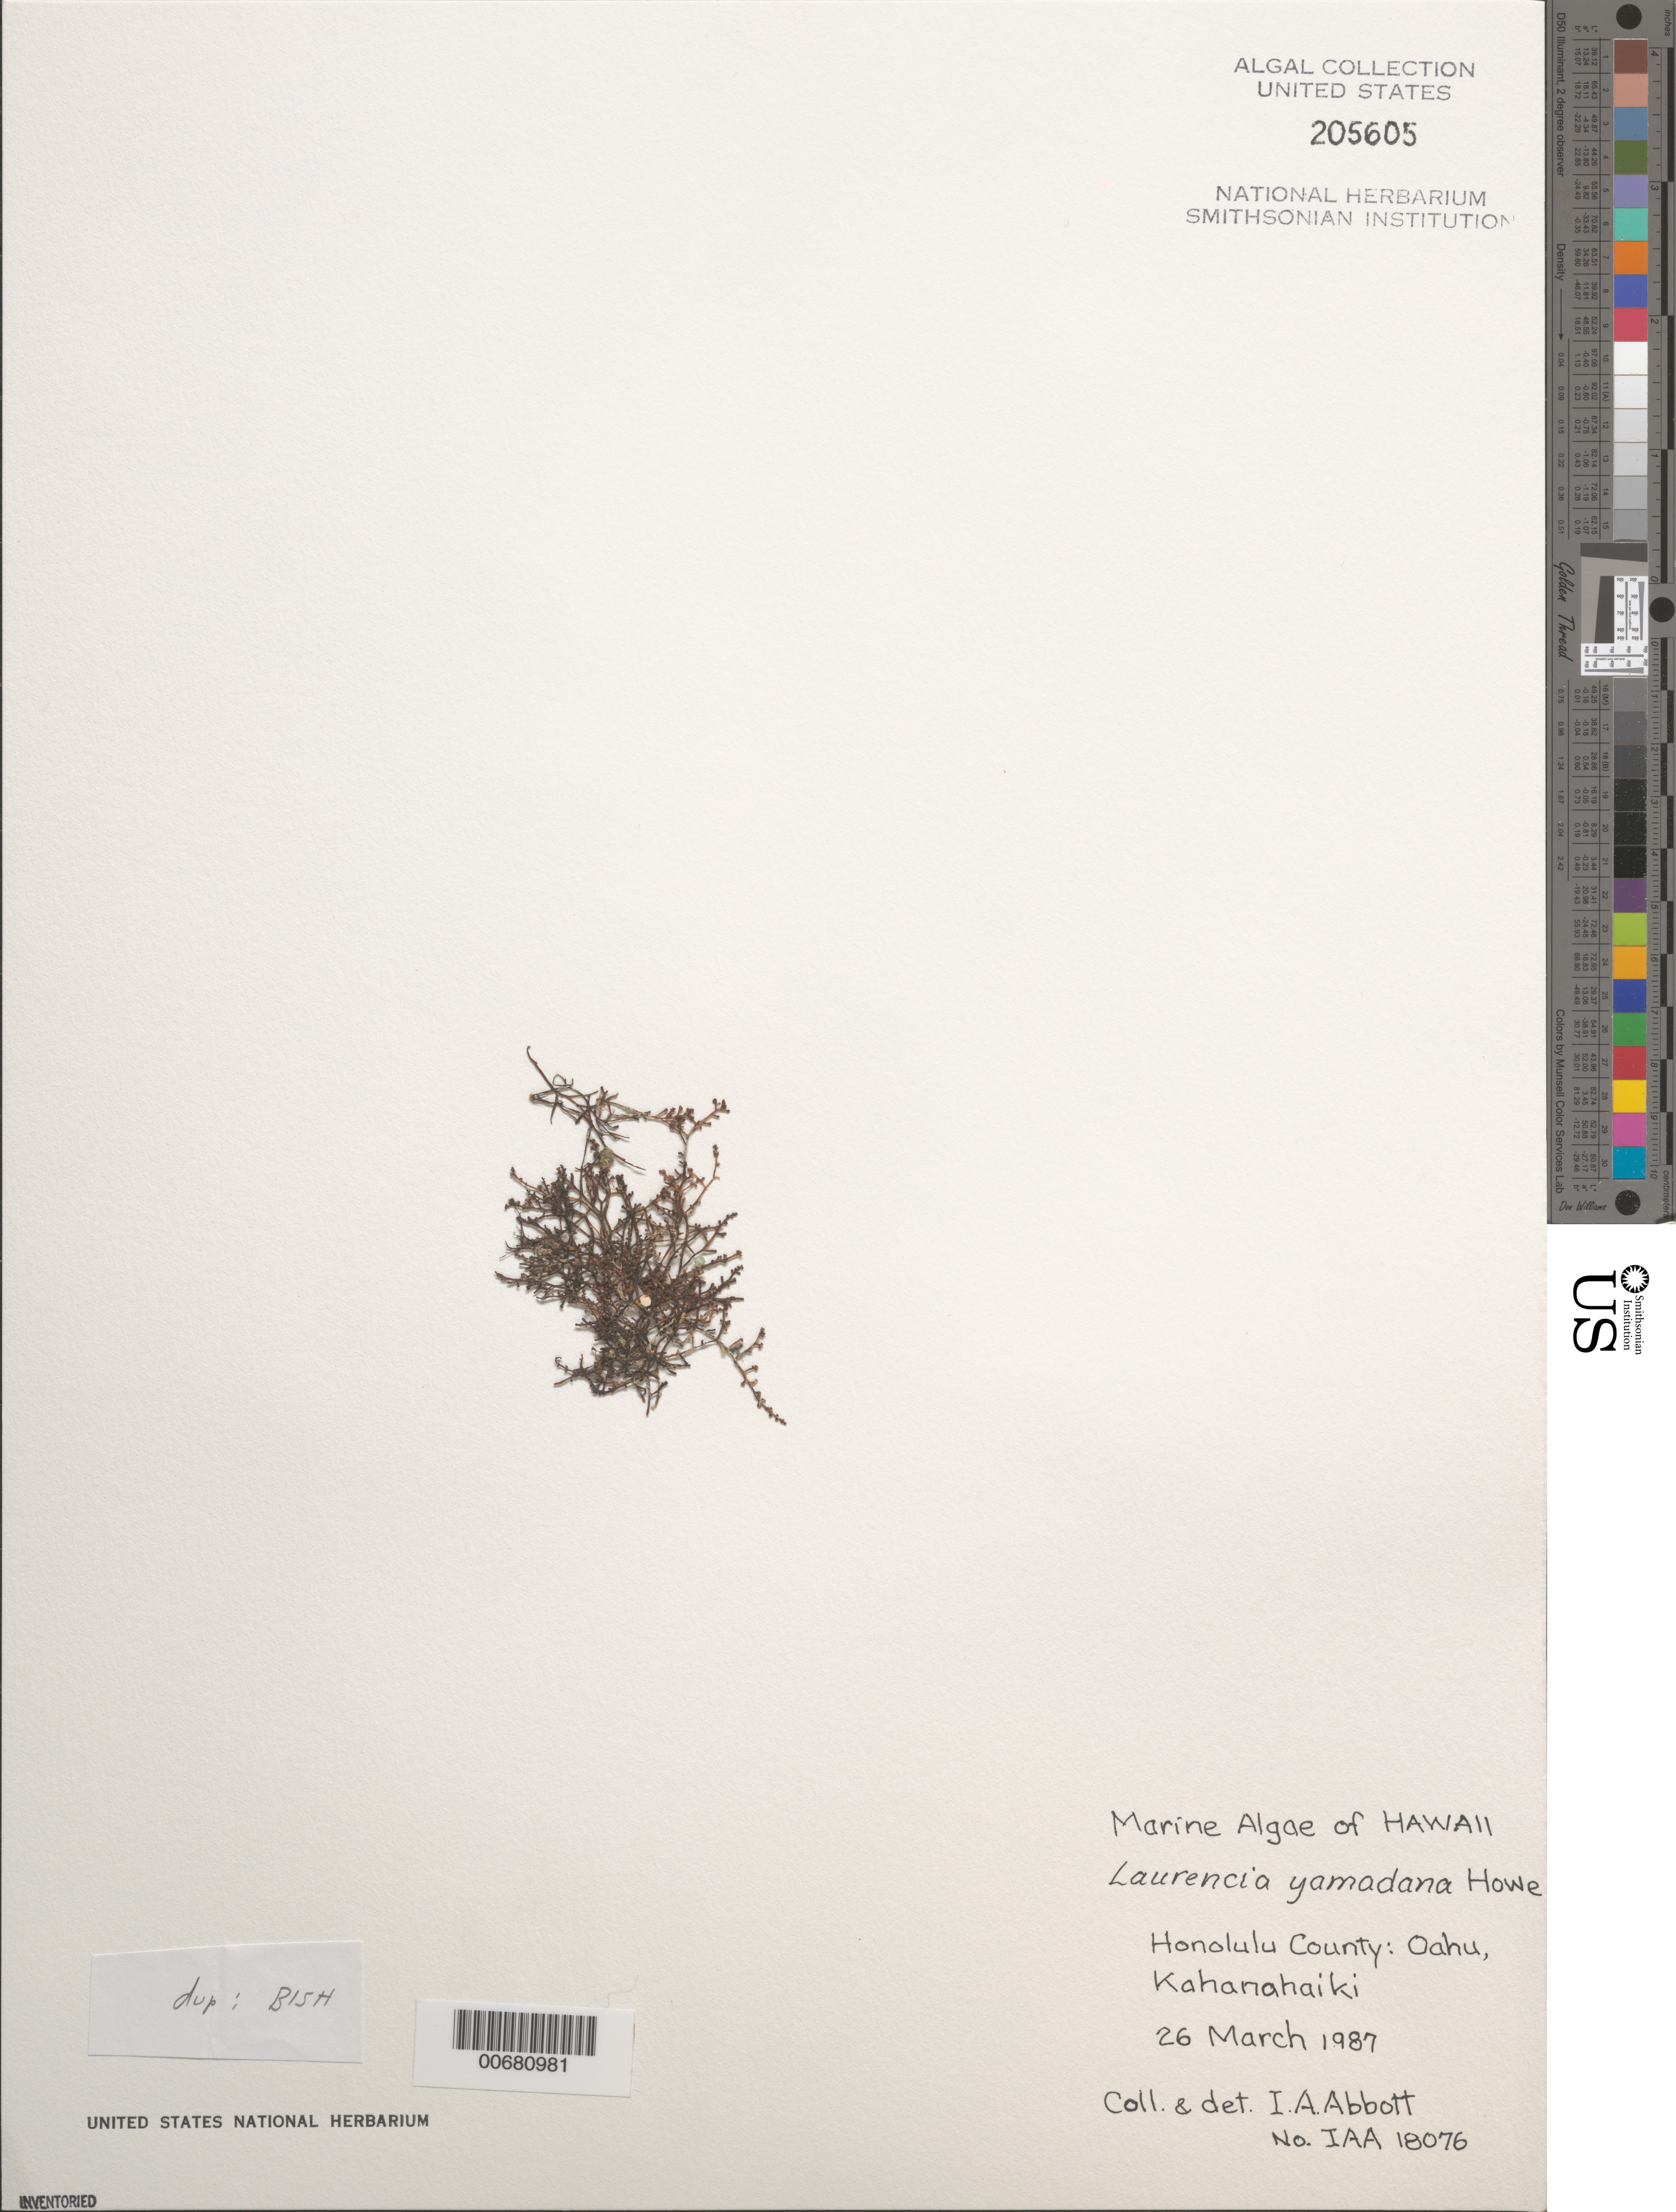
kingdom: Plantae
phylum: Rhodophyta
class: Florideophyceae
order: Ceramiales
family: Rhodomelaceae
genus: Palisada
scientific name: Palisada yamadana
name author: (M. Howe) K.W. Nam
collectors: I. A. Abbott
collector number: IAA 18076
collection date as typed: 26 Mar 1987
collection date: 1987-03-26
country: United States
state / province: Hawaii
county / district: Honolulu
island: Oahu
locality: Kahanahaiki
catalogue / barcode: US 205605